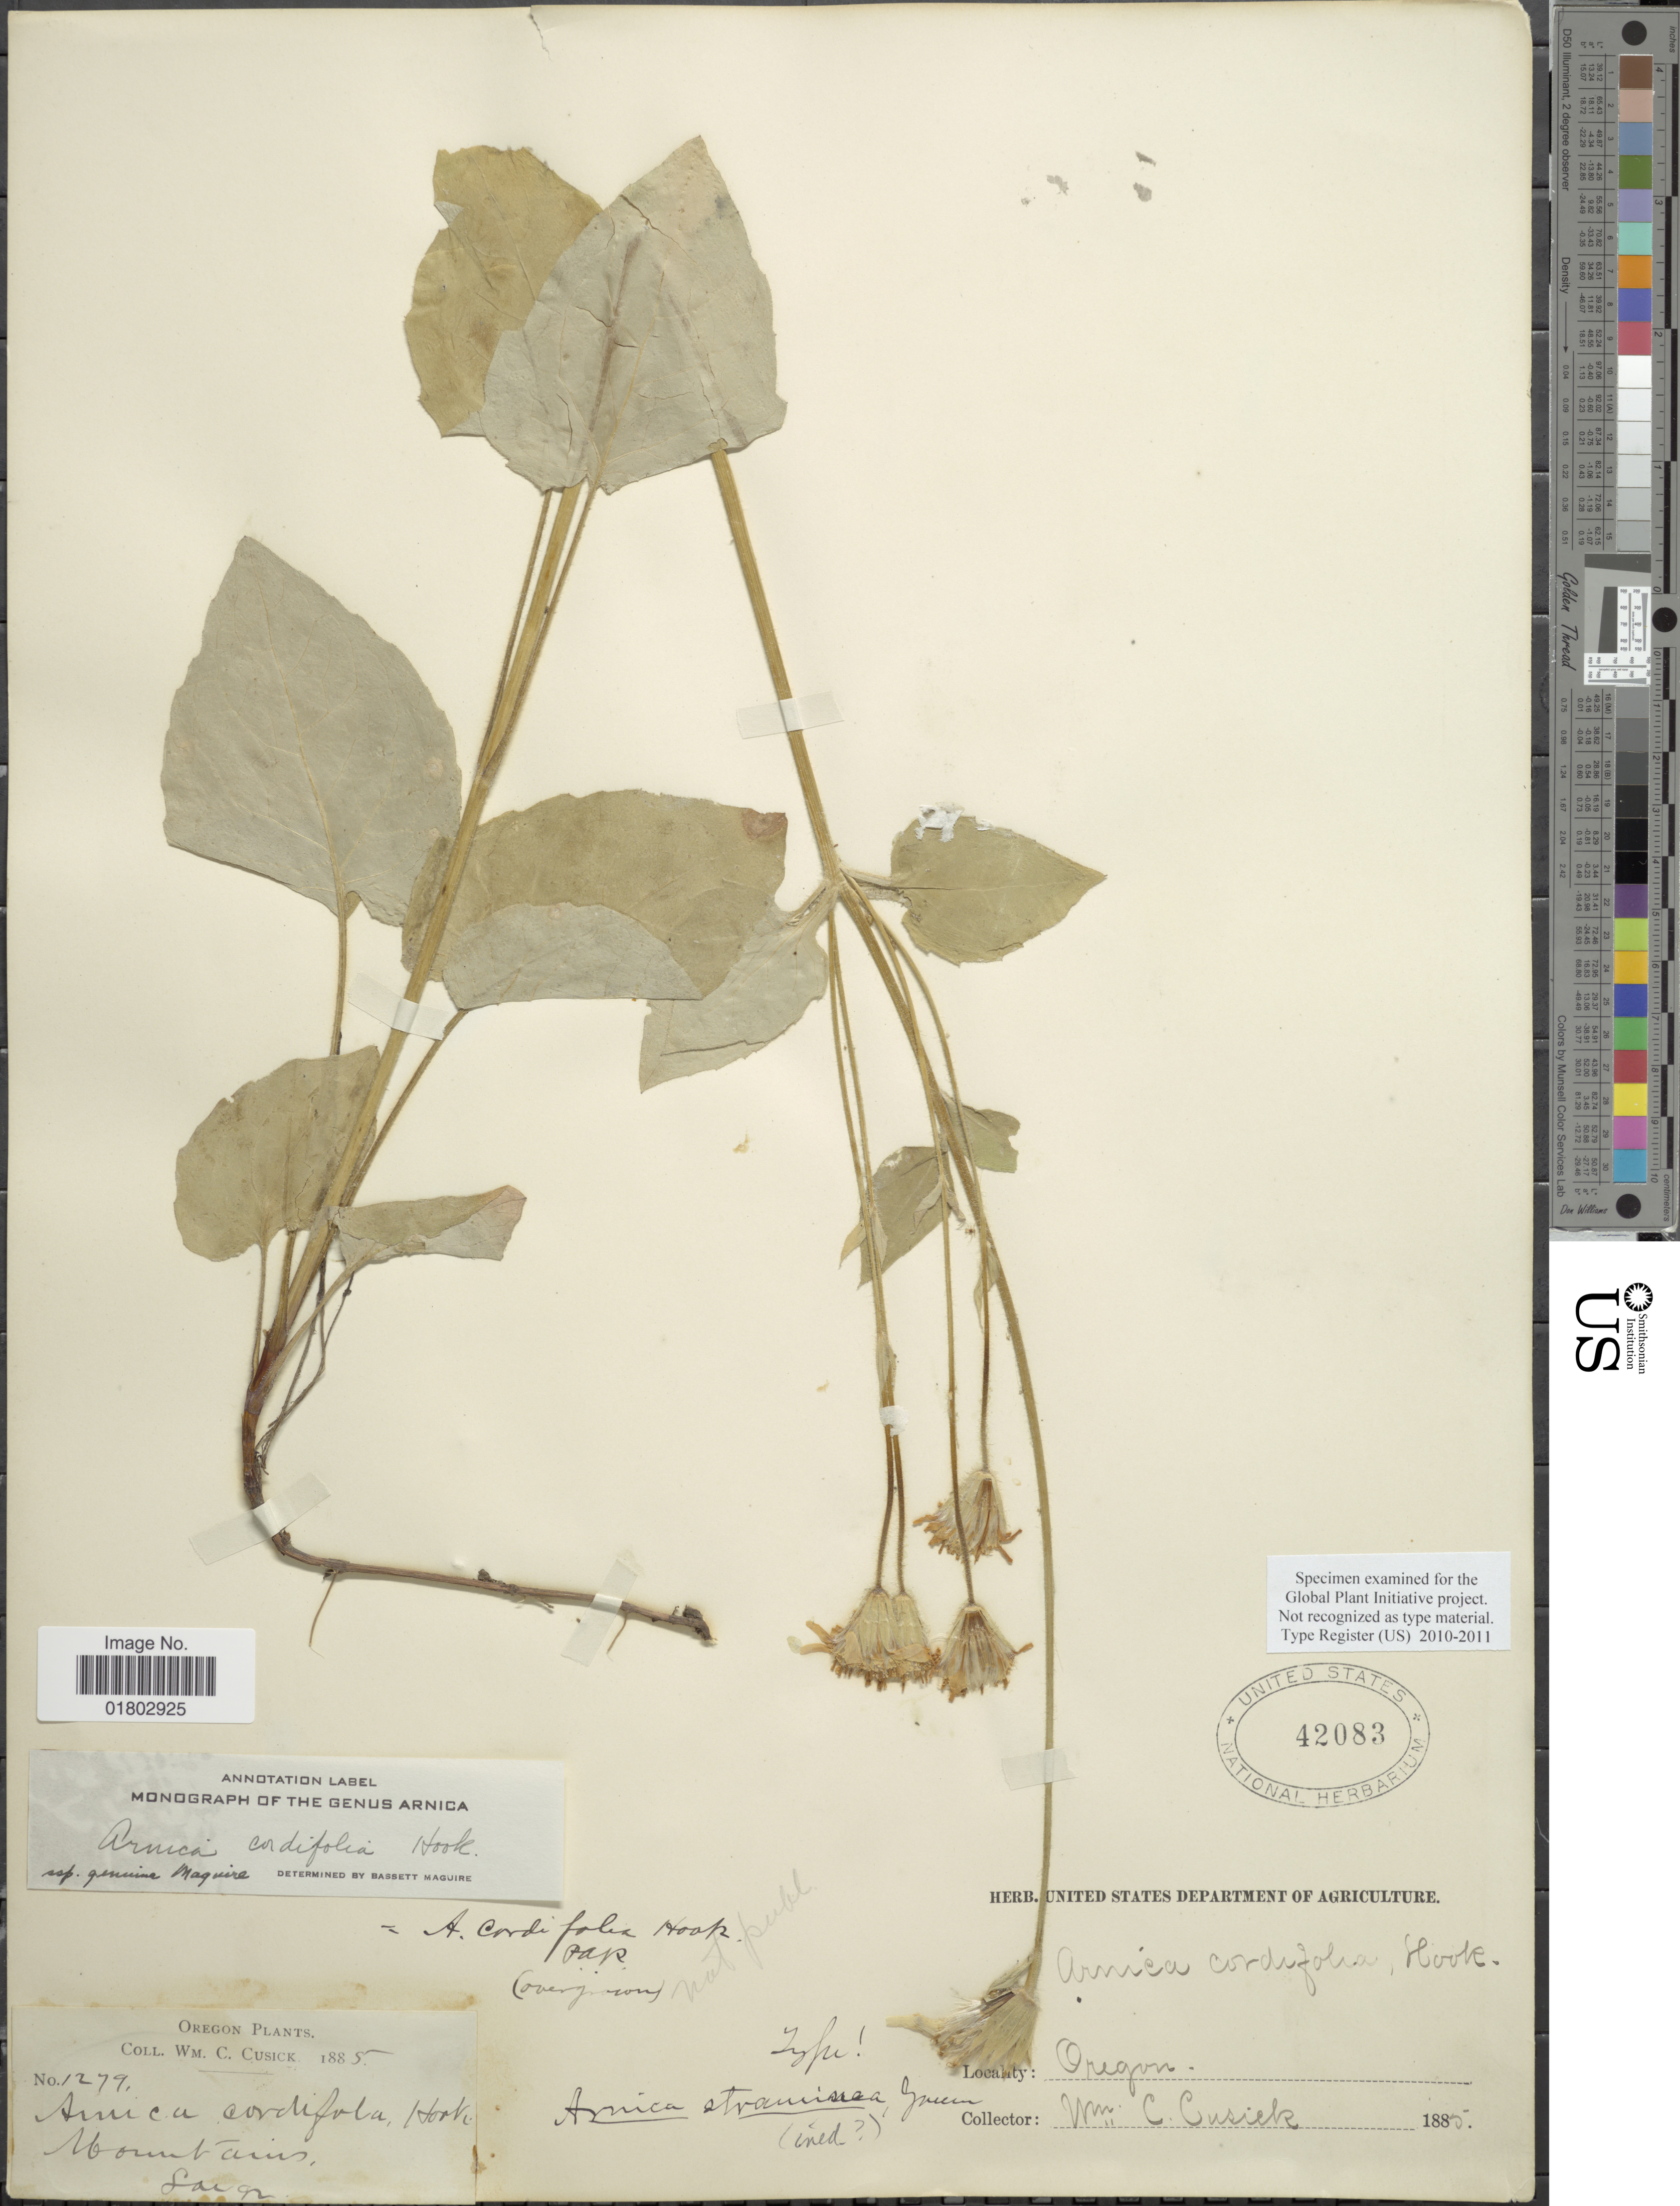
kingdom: Plantae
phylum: Tracheophyta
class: Magnoliopsida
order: Asterales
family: Asteraceae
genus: Arnica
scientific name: Arnica cordifolia subsp. genuina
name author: Maguire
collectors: W. C. Cusick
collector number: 1299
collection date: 1885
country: United States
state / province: Oregon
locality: Mountains.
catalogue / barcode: US 42083